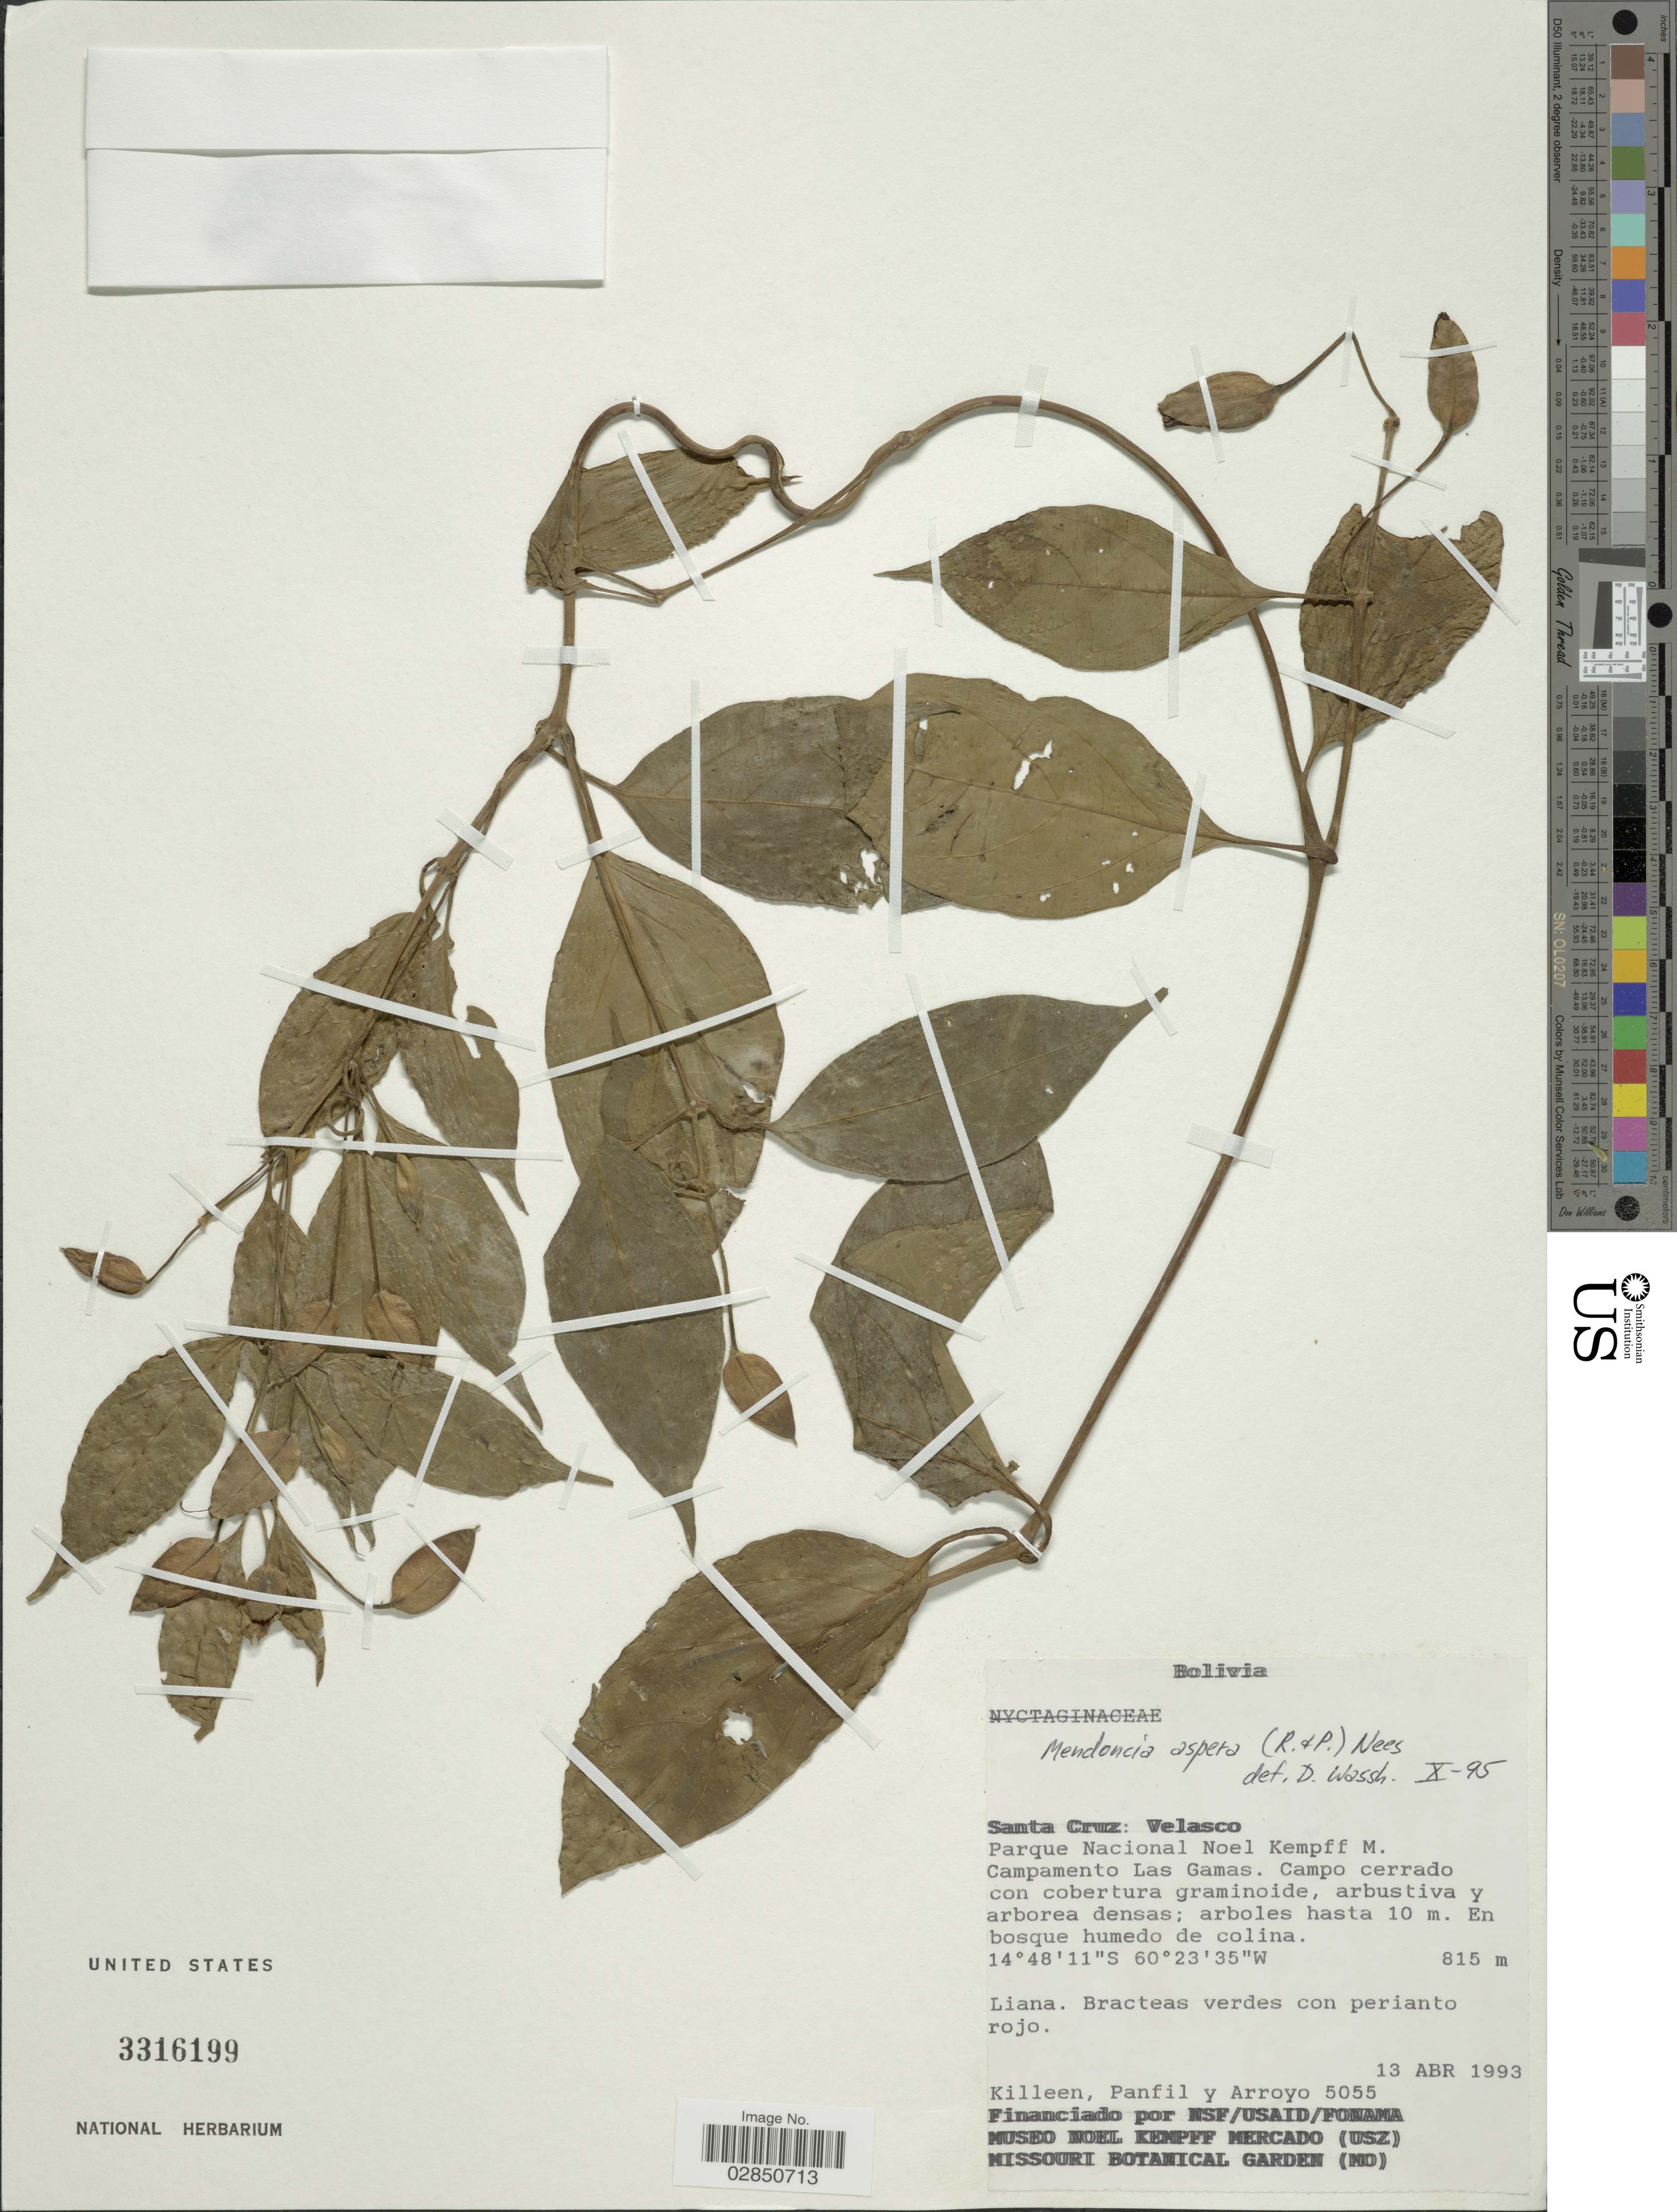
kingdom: Plantae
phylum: Tracheophyta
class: Magnoliopsida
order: Lamiales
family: Acanthaceae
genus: Mendoncia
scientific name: Mendoncia aspera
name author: (Ruiz & Pav.) Nees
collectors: Killeen, --, -- Panfil & Arroyo, --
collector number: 5055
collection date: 1993-04-13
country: Bolivia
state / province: Santa Cruz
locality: Santa Cruz: Velasco, Parque Nacional Noel Kempff M., Campamento Las Gamas.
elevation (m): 815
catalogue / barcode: US 3316199